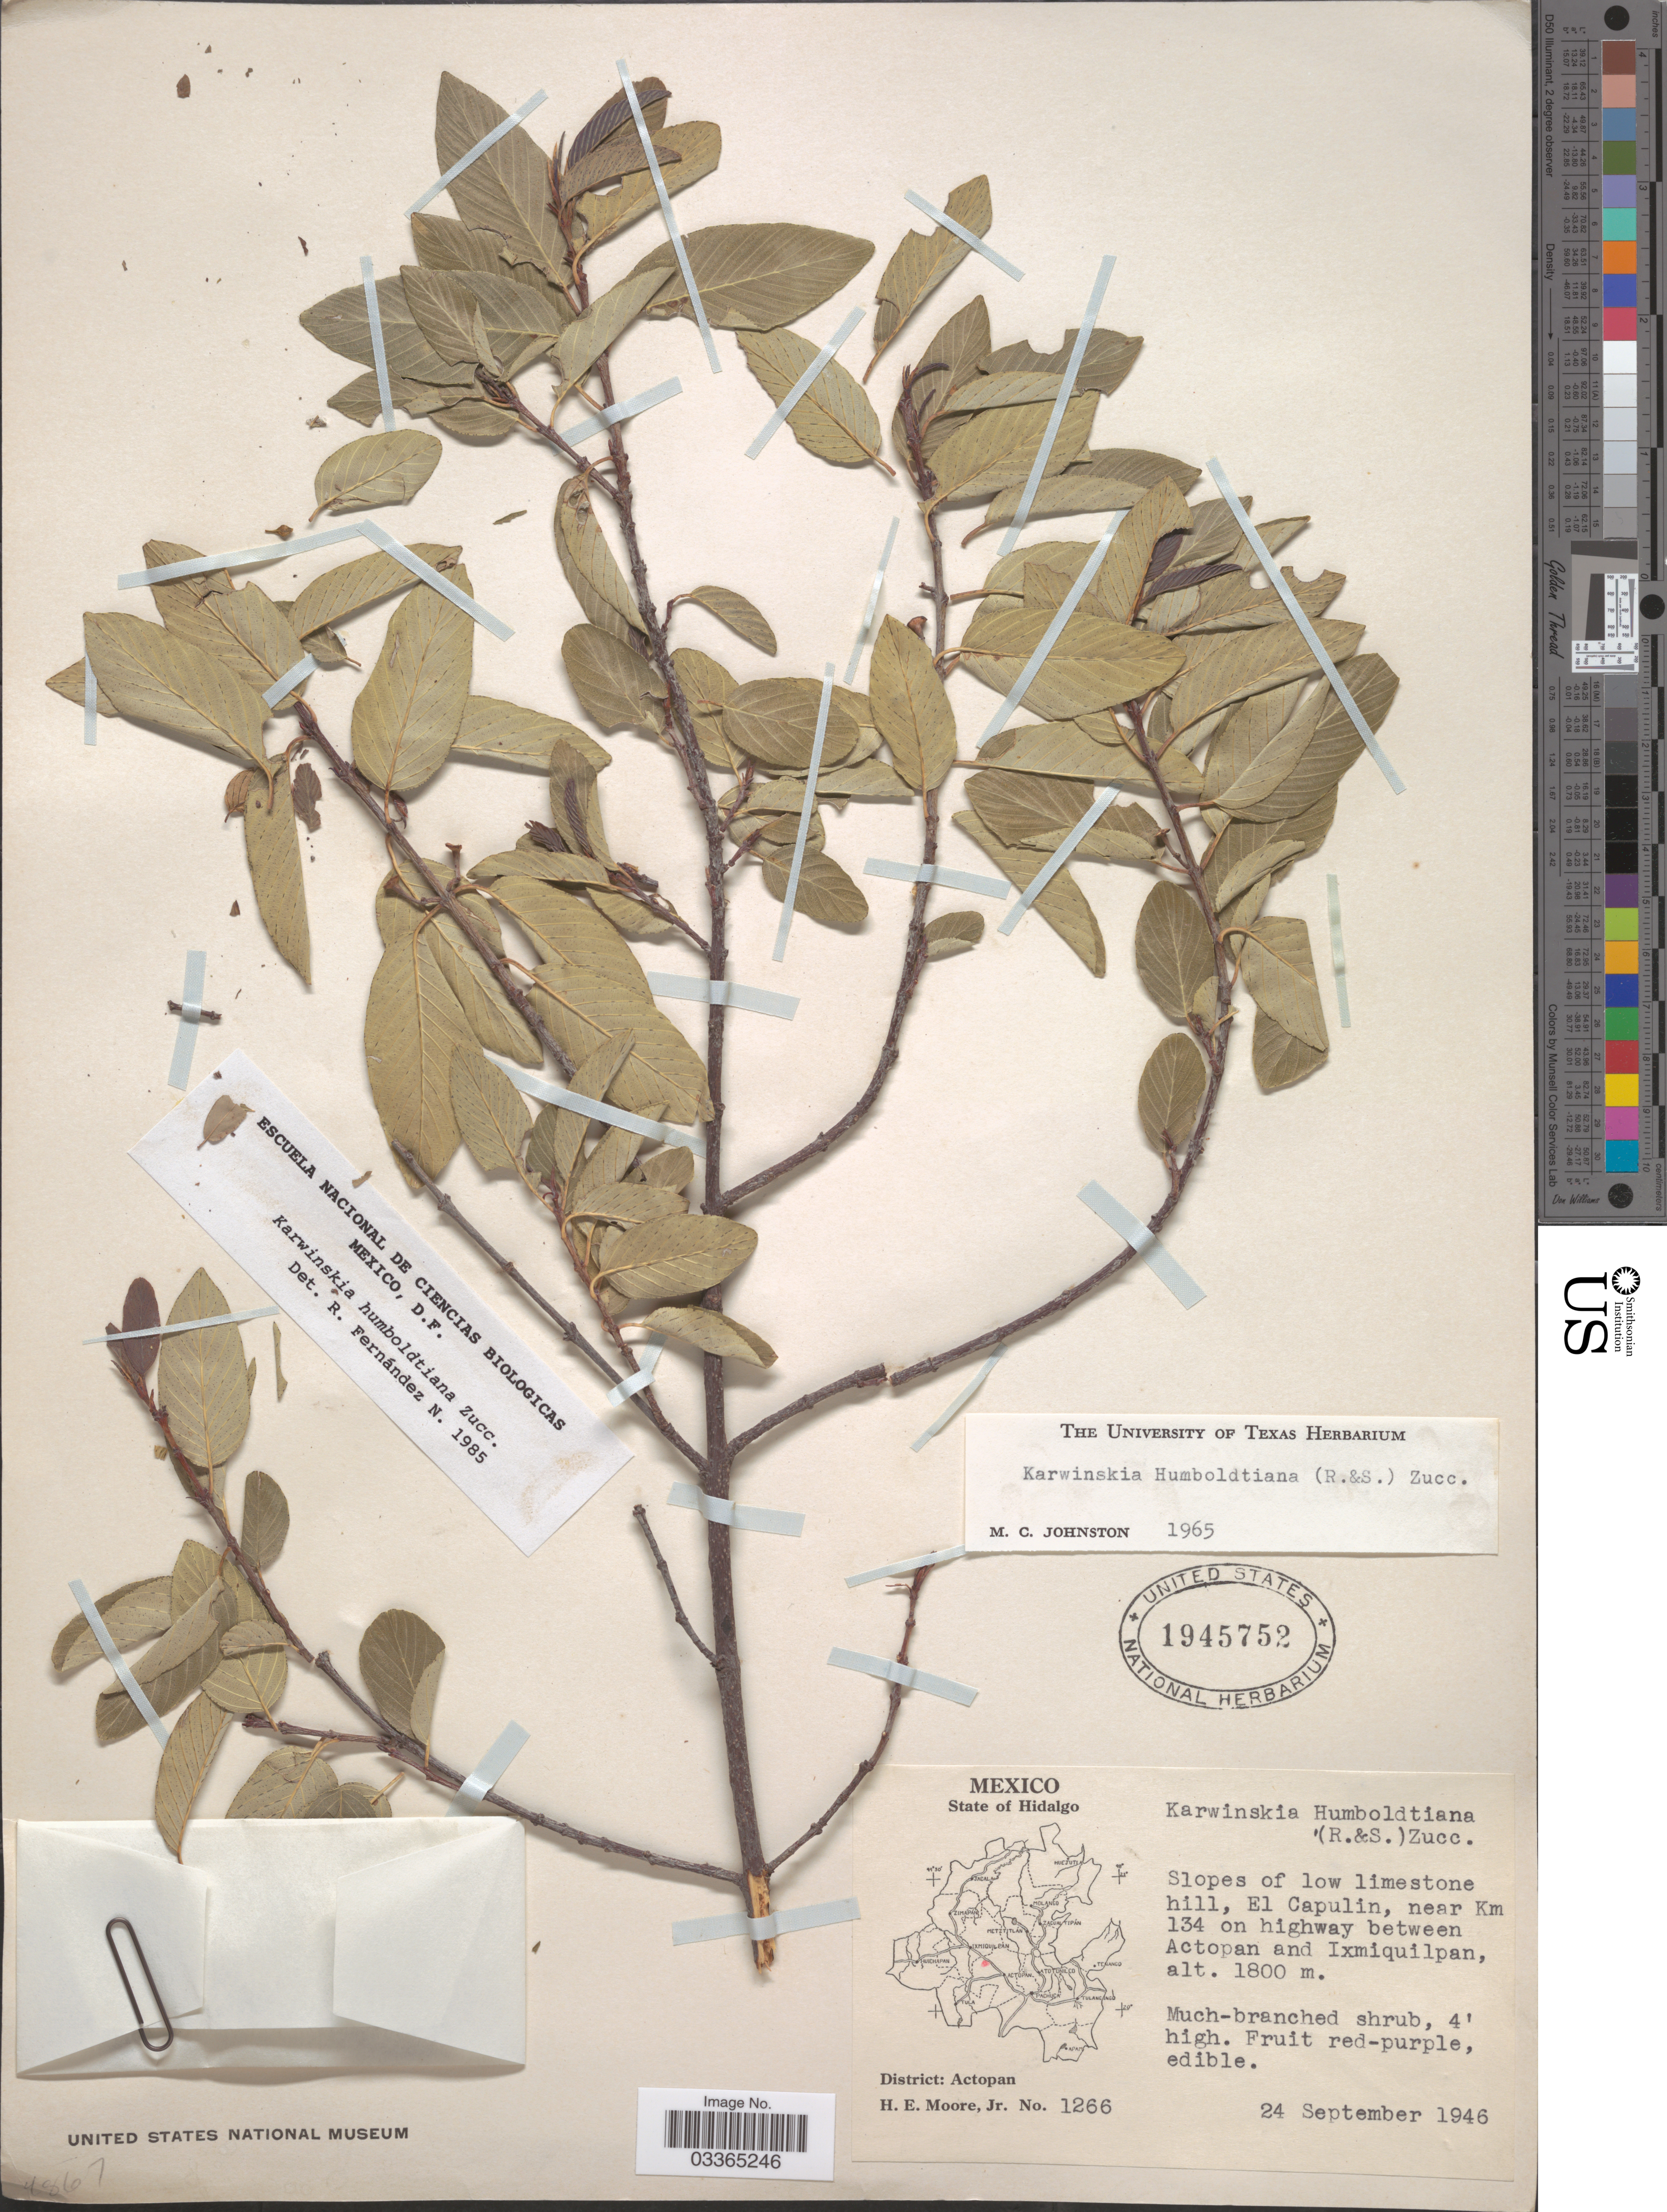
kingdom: Plantae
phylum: Tracheophyta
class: Magnoliopsida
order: Rosales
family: Rhamnaceae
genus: Karwinskia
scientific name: Karwinskia humboldtiana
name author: (Schult.) Zucc.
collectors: H. Moore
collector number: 1266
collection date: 1946-09-24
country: Mexico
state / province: Hidalgo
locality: El Capulin, near Km 134 on highway between Actopan and Ixmiquilpan. District: Actopan.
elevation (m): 1800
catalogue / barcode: US 1945752